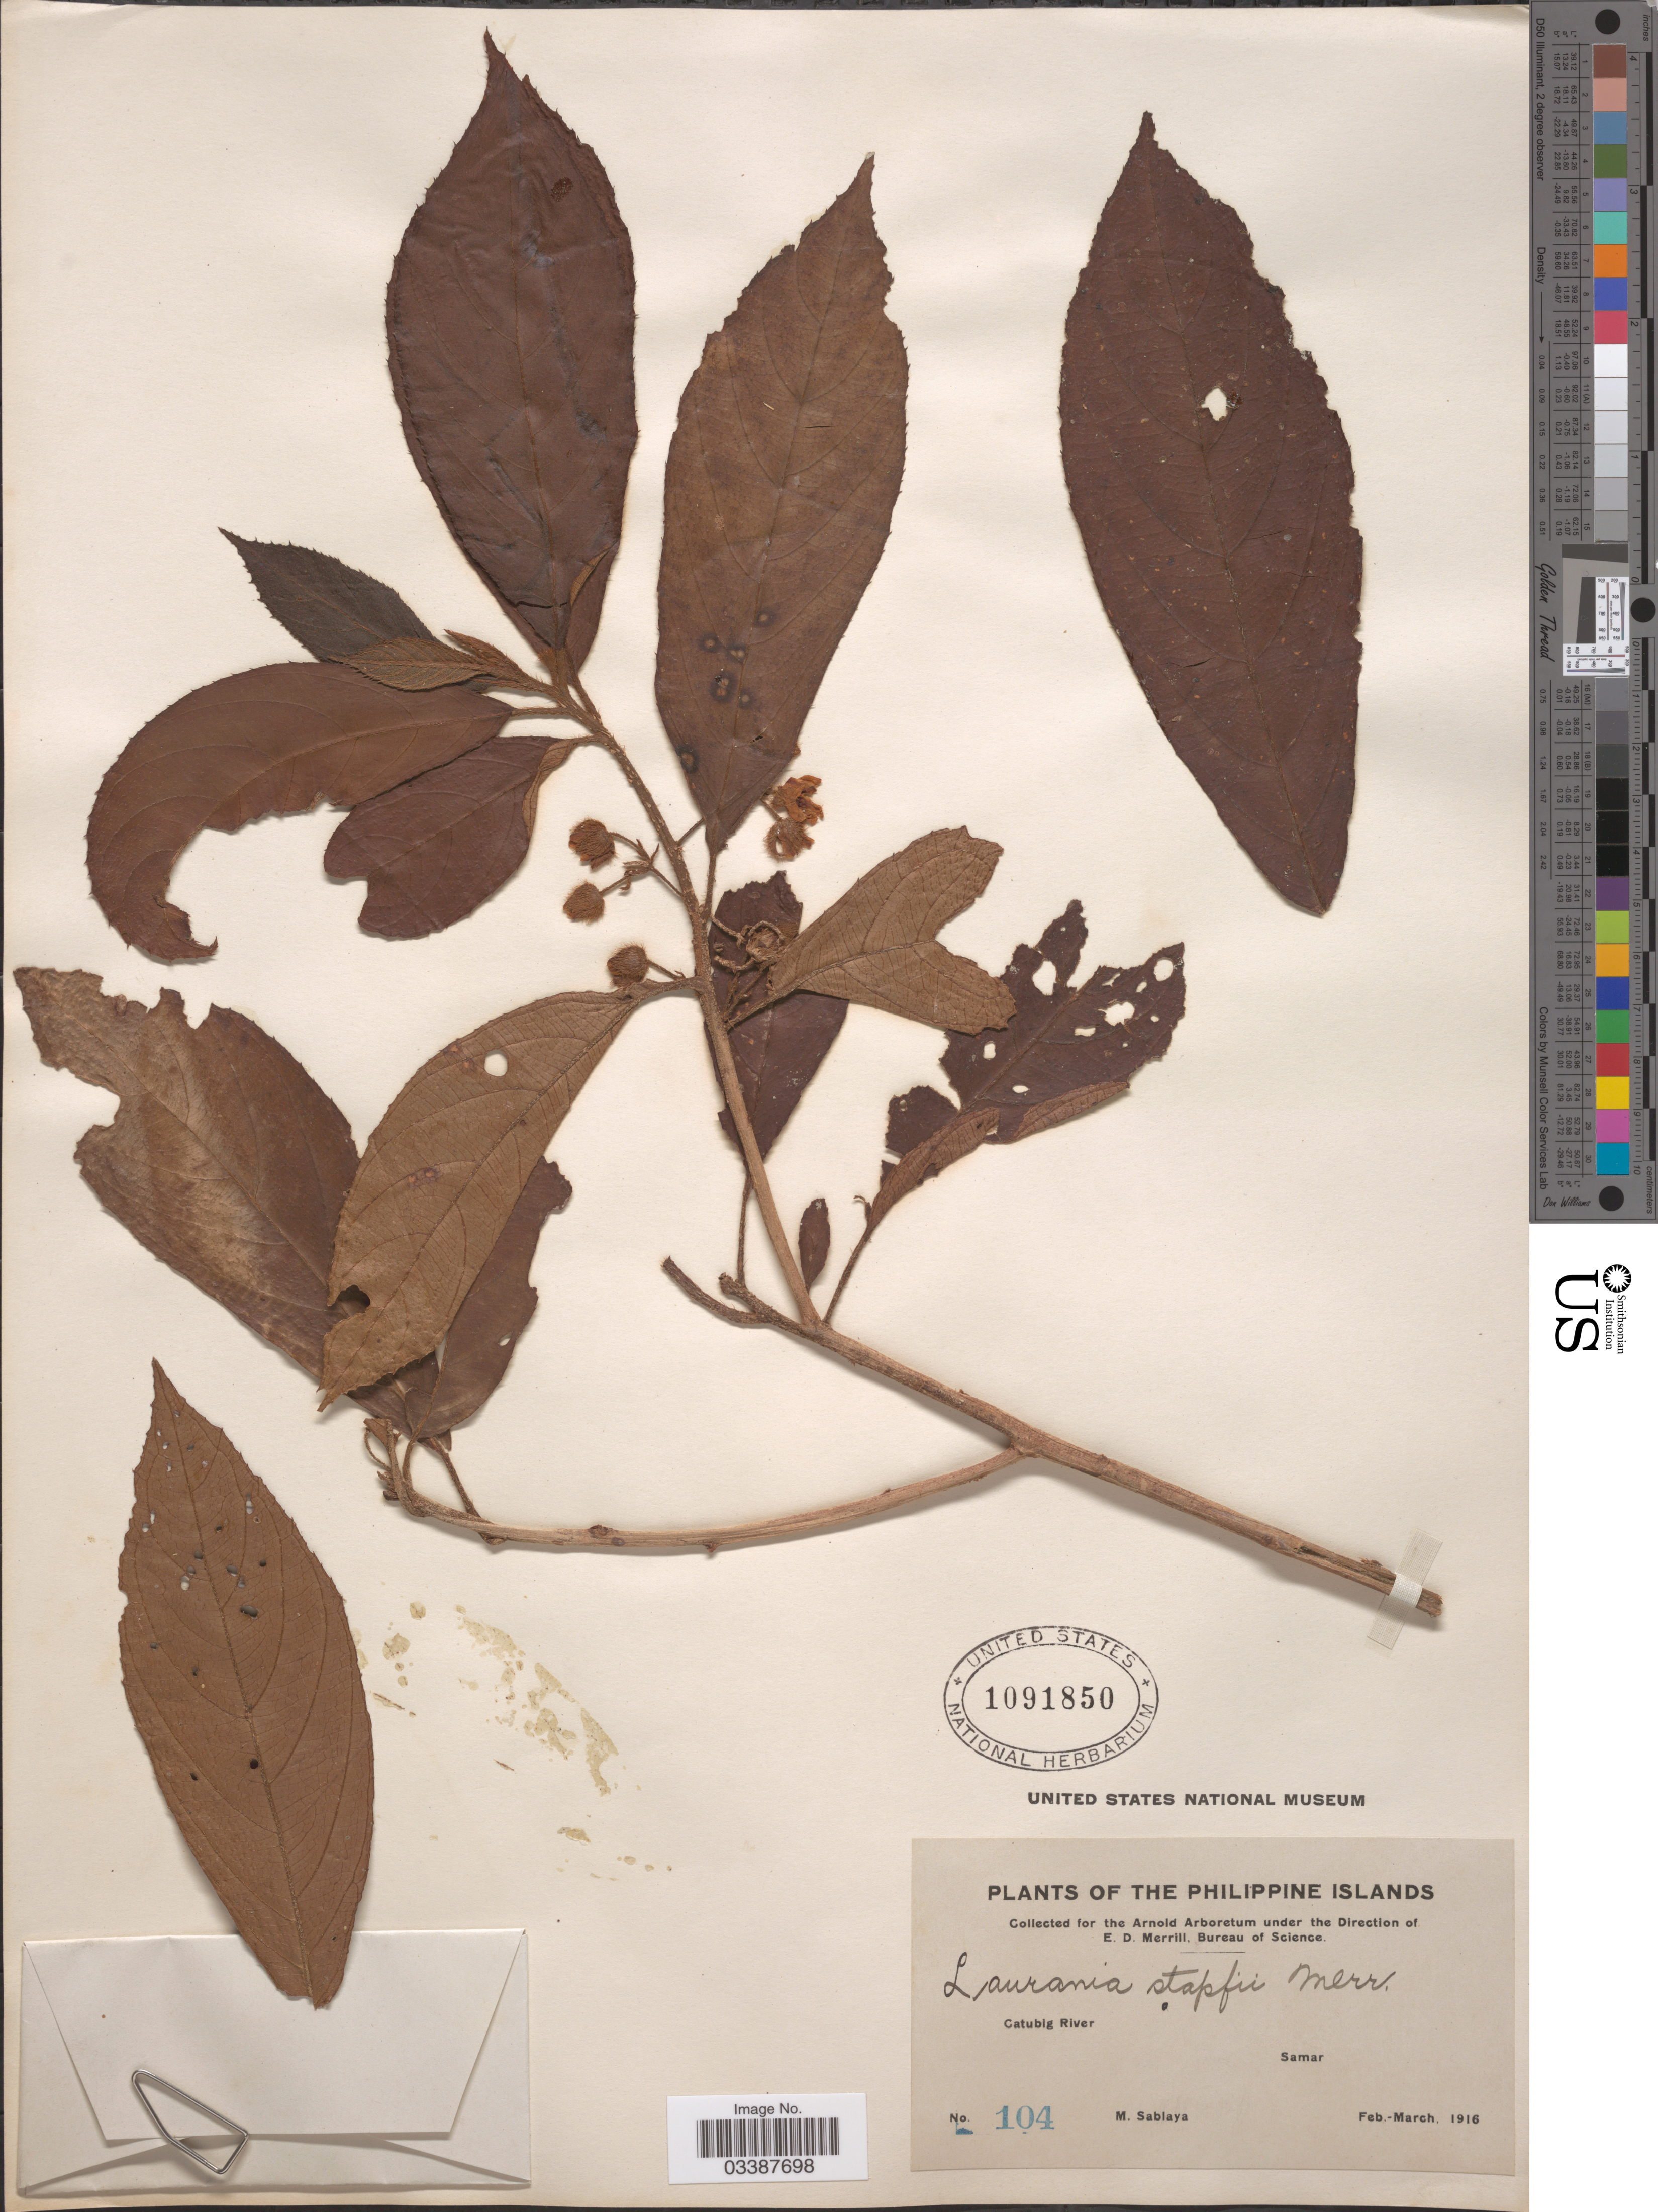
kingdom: Plantae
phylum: Tracheophyta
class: Magnoliopsida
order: Ericales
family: Actinidiaceae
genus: Saurauia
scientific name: Saurauia stapfii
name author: Merr.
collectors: M. Sablaya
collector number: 104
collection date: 1916-02/1916-03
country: Philippines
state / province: Eastern Visayas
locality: The Philippine Islands, Catubig River, Samar.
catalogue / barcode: US 1091850